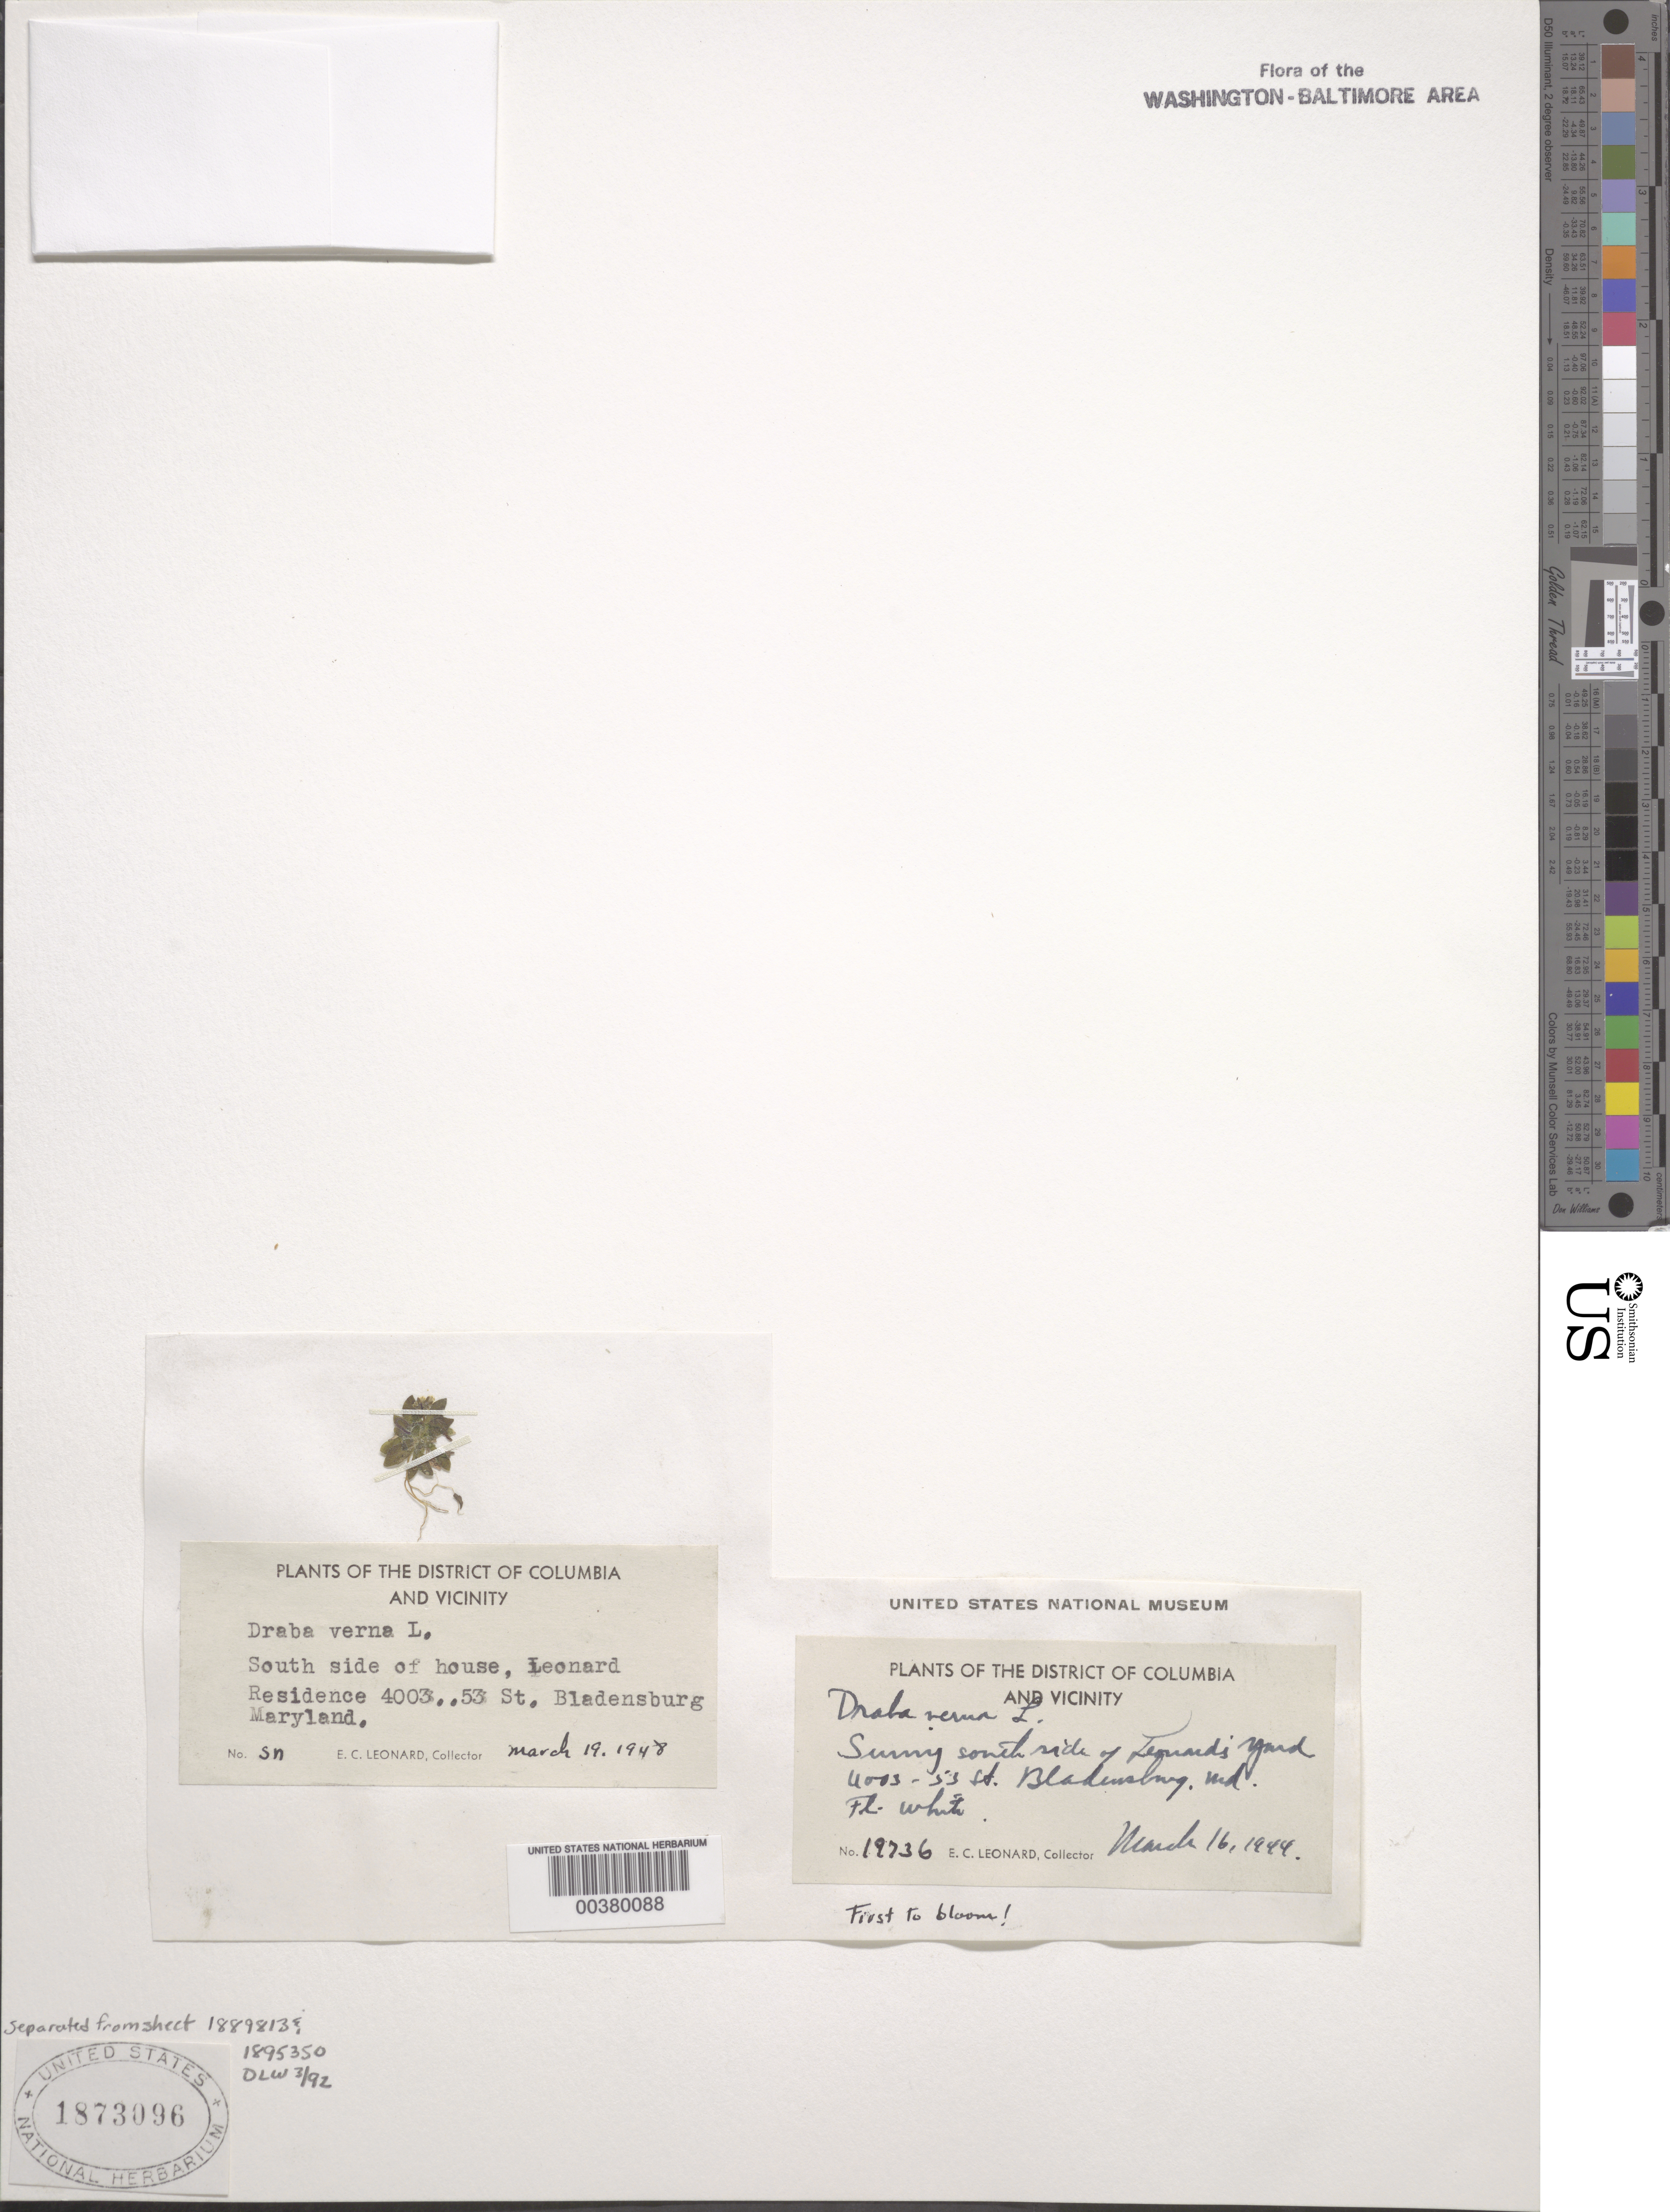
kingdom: Plantae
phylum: Tracheophyta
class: Magnoliopsida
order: Brassicales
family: Brassicaceae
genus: Draba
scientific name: Draba verna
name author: L.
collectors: E. C. Leonard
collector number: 19736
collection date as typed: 16 Mar 1944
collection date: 1944-03-16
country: United States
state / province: Maryland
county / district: Prince George's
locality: Bladensburg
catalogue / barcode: US 1873096